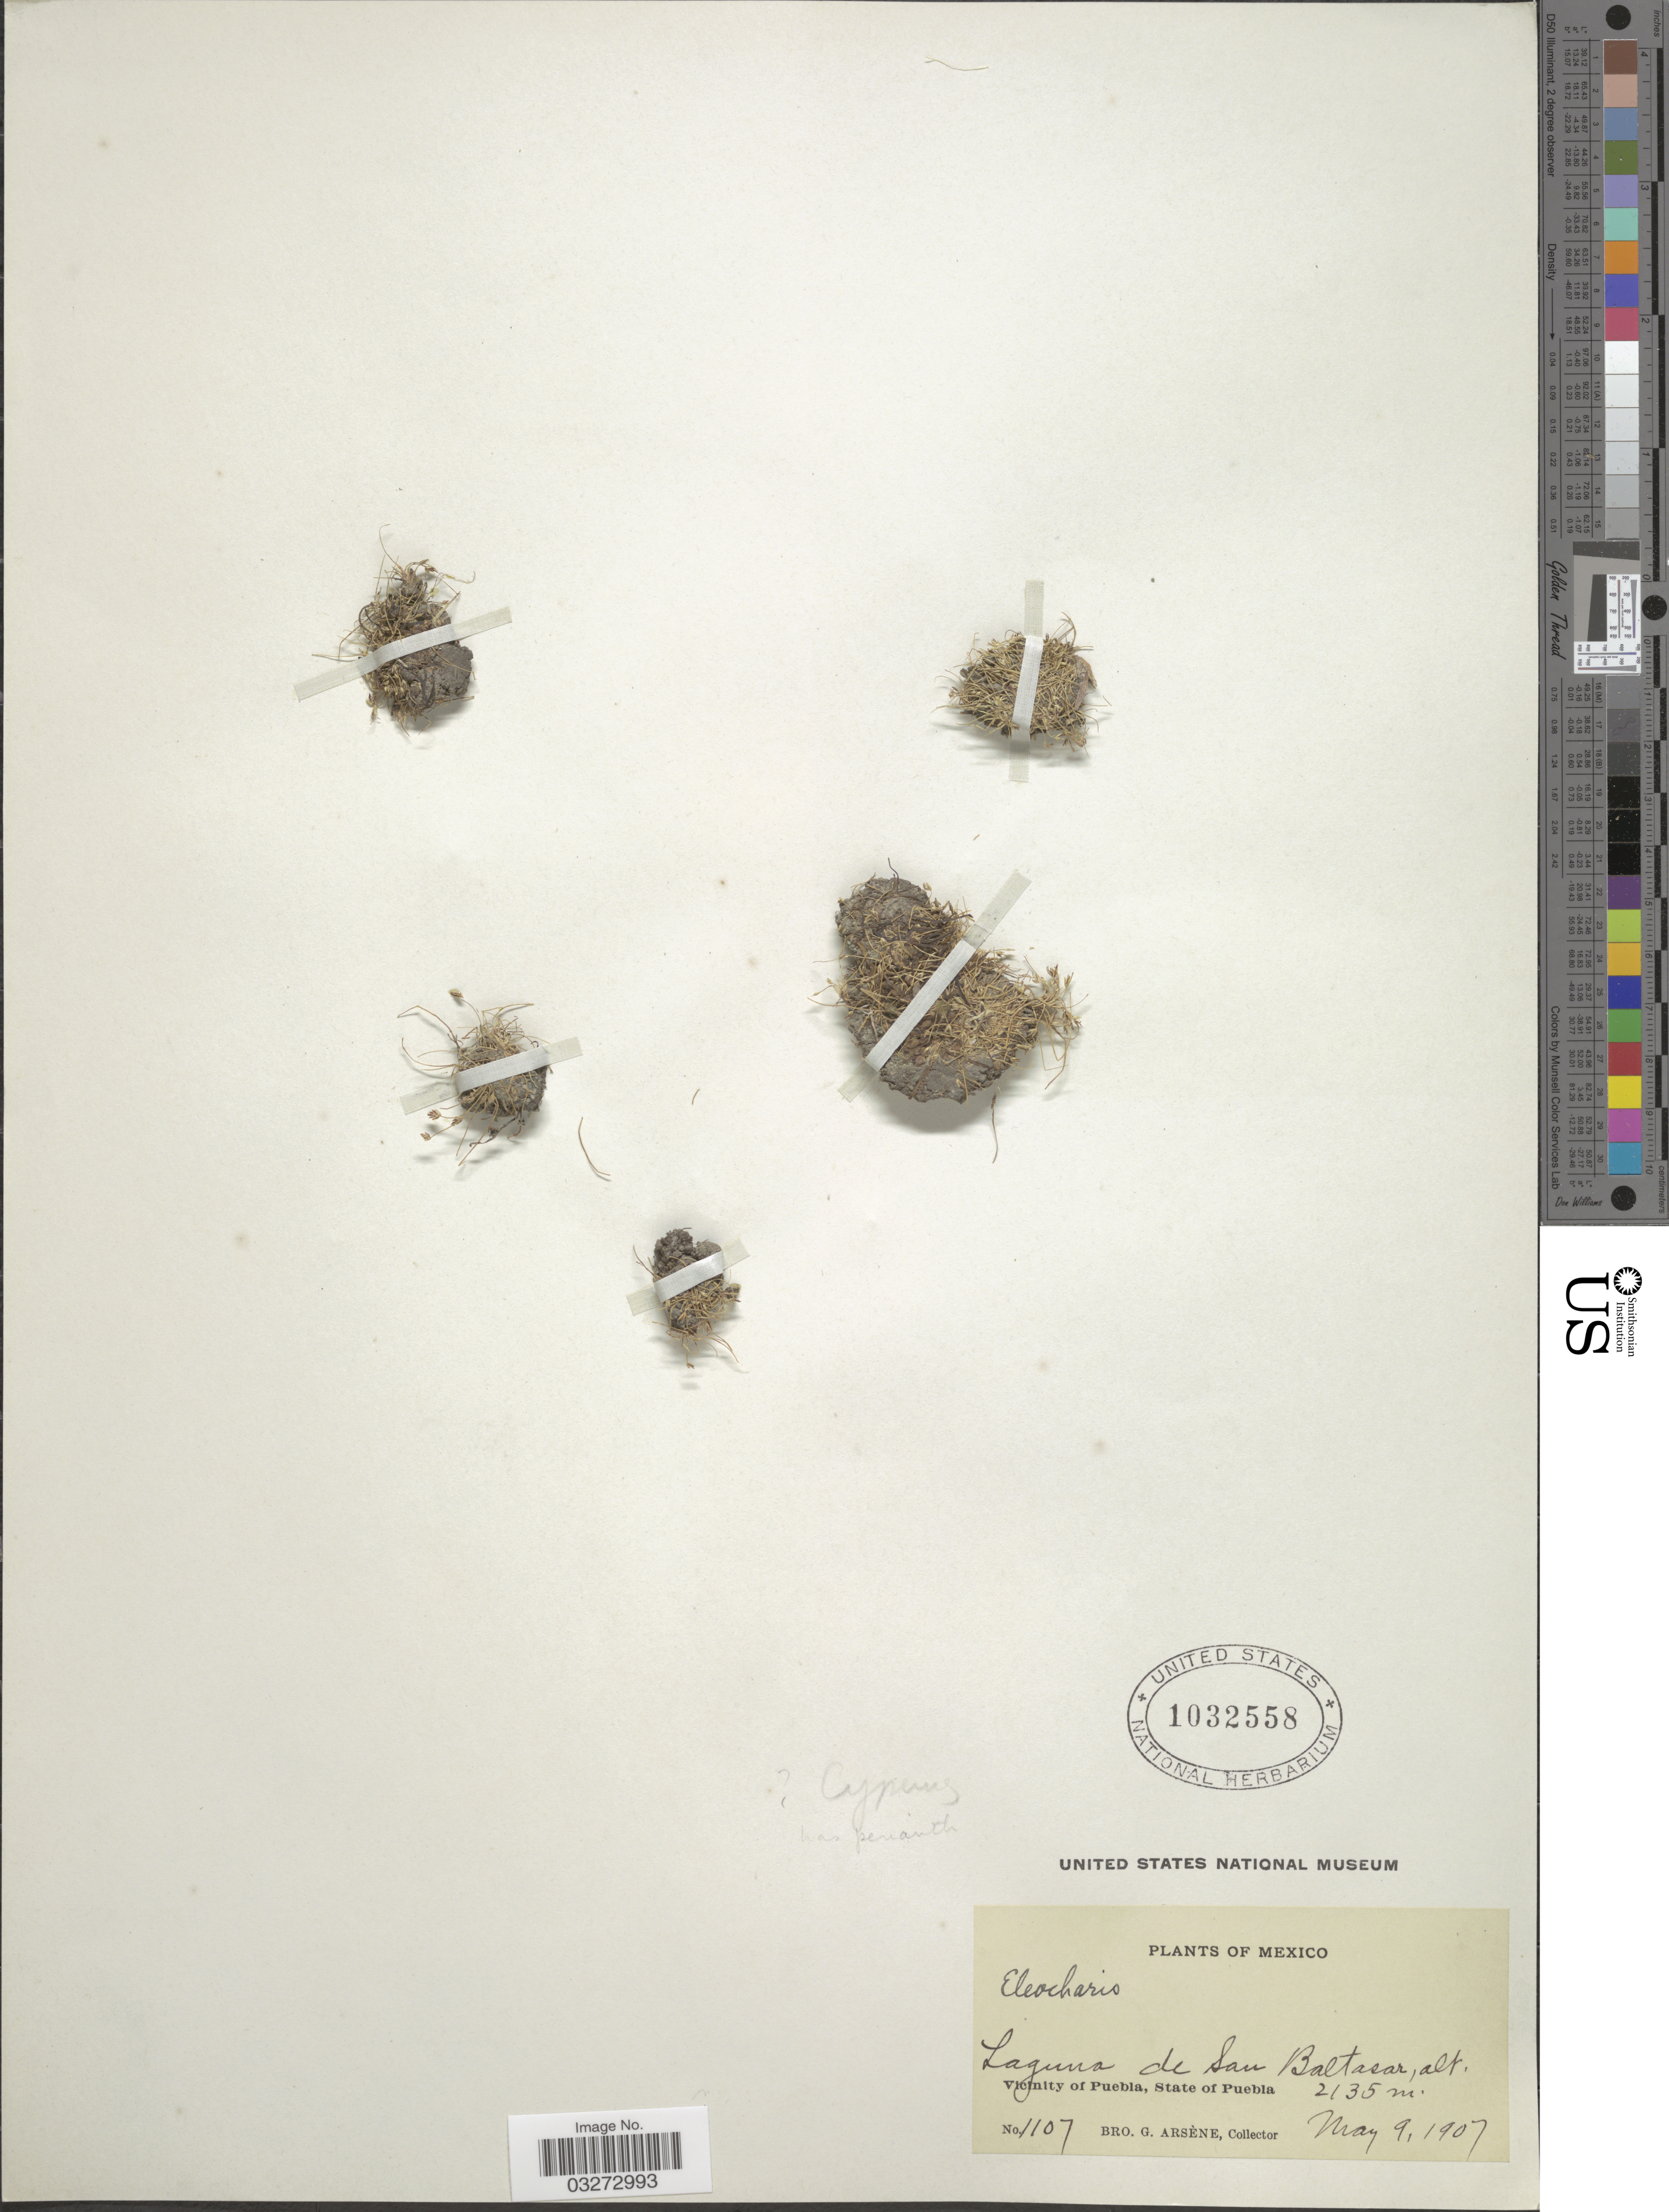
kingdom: Plantae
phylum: Tracheophyta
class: Liliopsida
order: Poales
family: Cyperaceae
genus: Eleocharis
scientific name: Eleocharis acicularis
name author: (L.) Roem. & Schult.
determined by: Strong, Mark T., (BOT), Smithsonian Institution - National Museum of Natural History (UNITED STATES)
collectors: Bro. G. Arsène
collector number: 1107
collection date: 1907-05-09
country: Mexico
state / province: Puebla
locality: Laguna de San Baltasar. Vicinity of Puebla.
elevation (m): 2135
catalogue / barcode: US 1032558